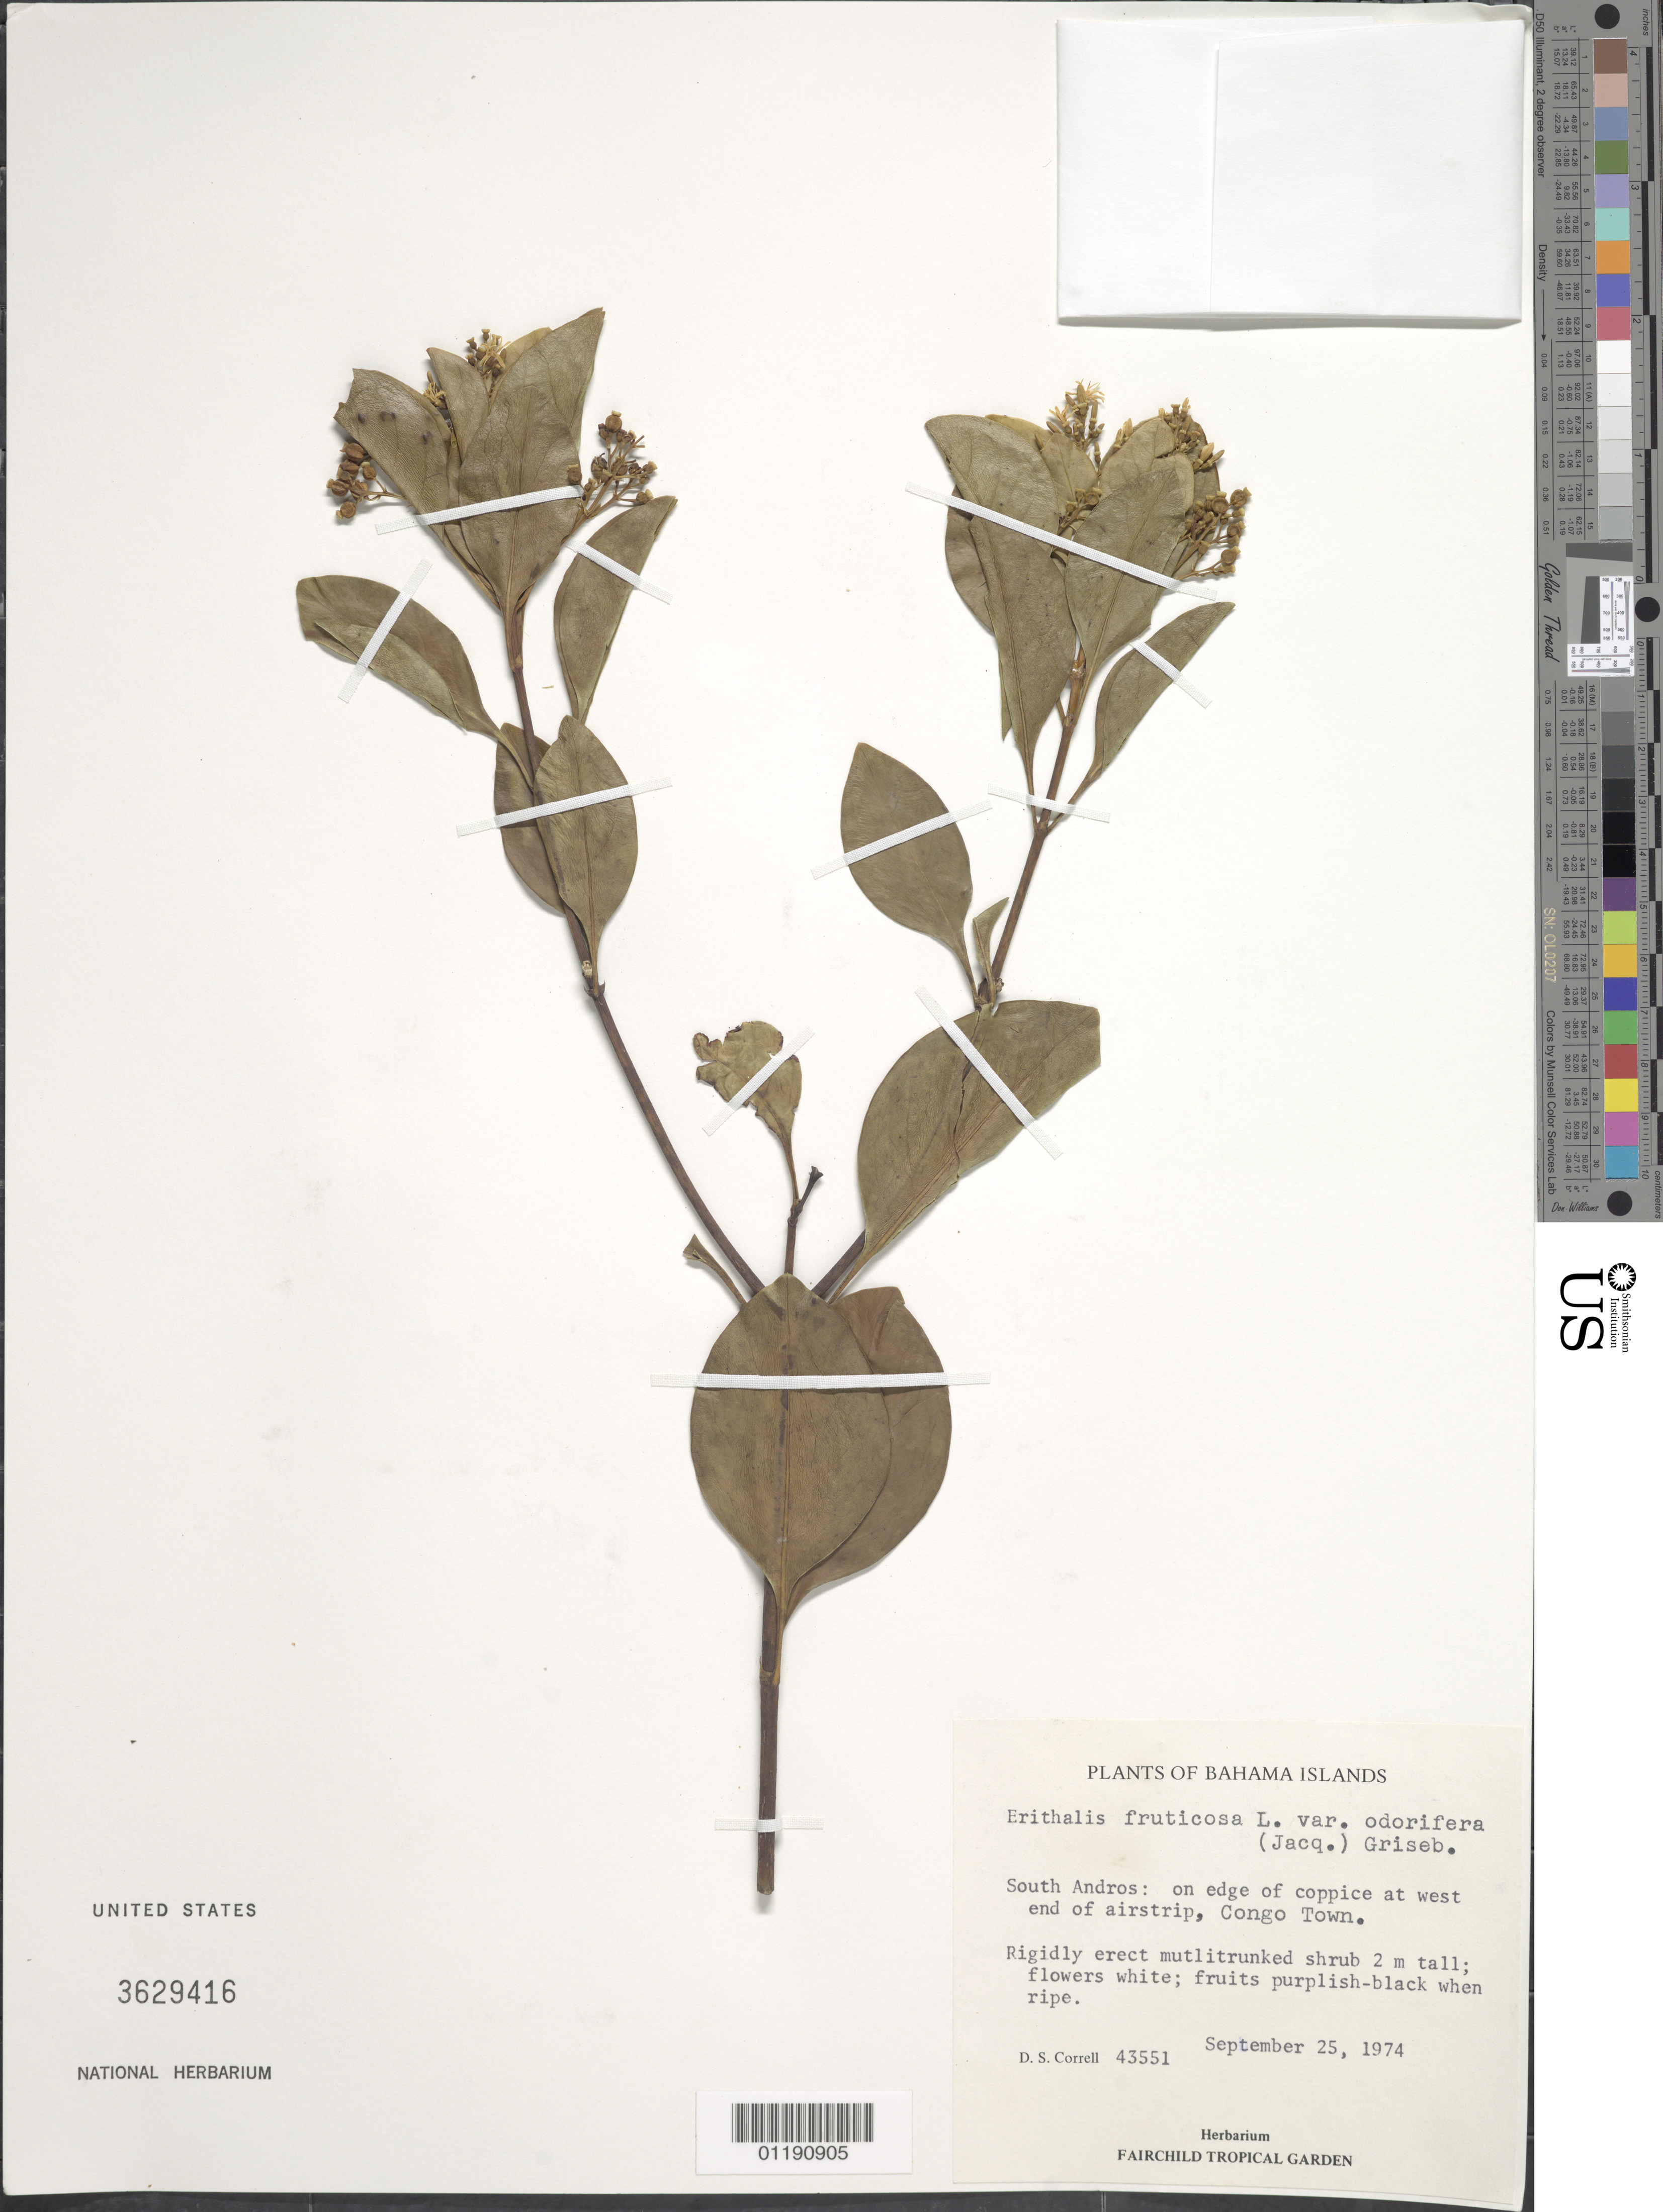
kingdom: Plantae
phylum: Tracheophyta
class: Magnoliopsida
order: Gentianales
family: Rubiaceae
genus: Erithalis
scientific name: Erithalis fruticosa var. odorifera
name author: (Jacq.) Griseb.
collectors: D. S. Correll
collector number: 43551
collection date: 1974-09-25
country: Bahamas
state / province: South Andros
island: South Andros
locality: South Andros: on the edge of coppice at W end of airstrip, Congo Town.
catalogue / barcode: US 3629416